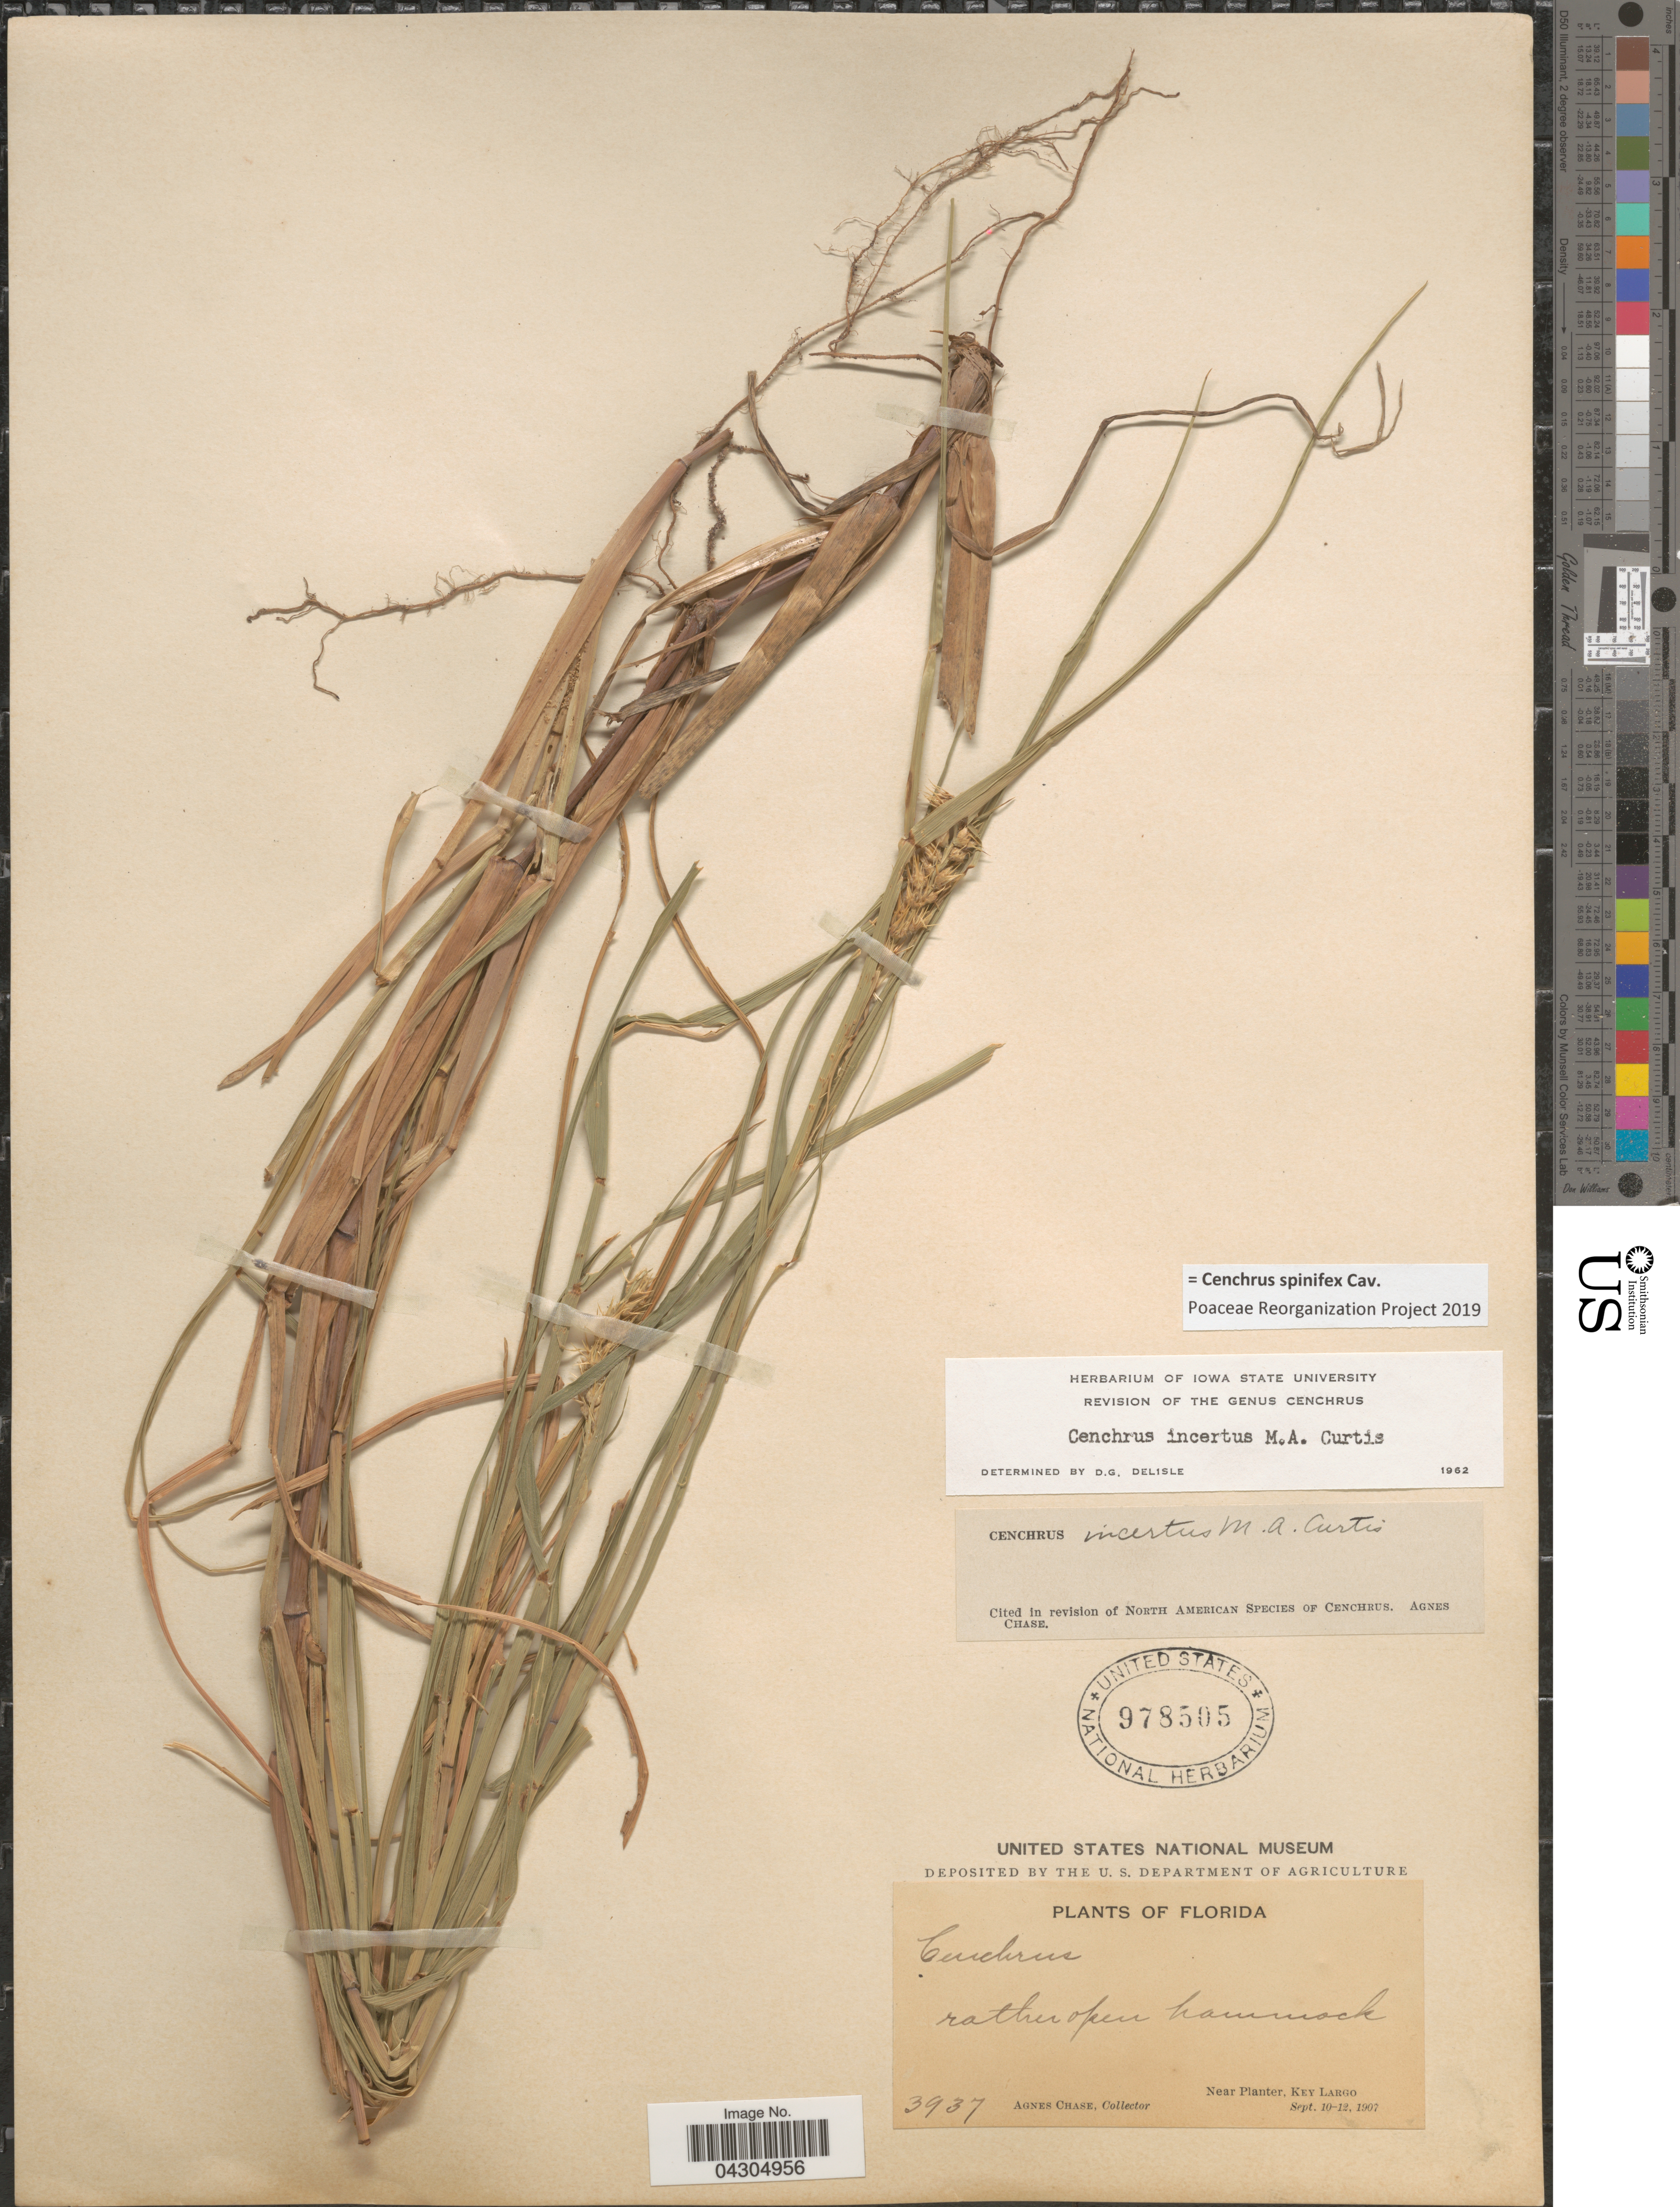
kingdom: Plantae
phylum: Tracheophyta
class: Liliopsida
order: Poales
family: Poaceae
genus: Cenchrus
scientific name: Cenchrus spinifex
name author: Cav.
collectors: A. Chase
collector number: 3937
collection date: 1907-09-10/1907-09-12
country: United States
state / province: Florida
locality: Rather open hammock. Near Planter, Key Largo.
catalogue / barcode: US 978505